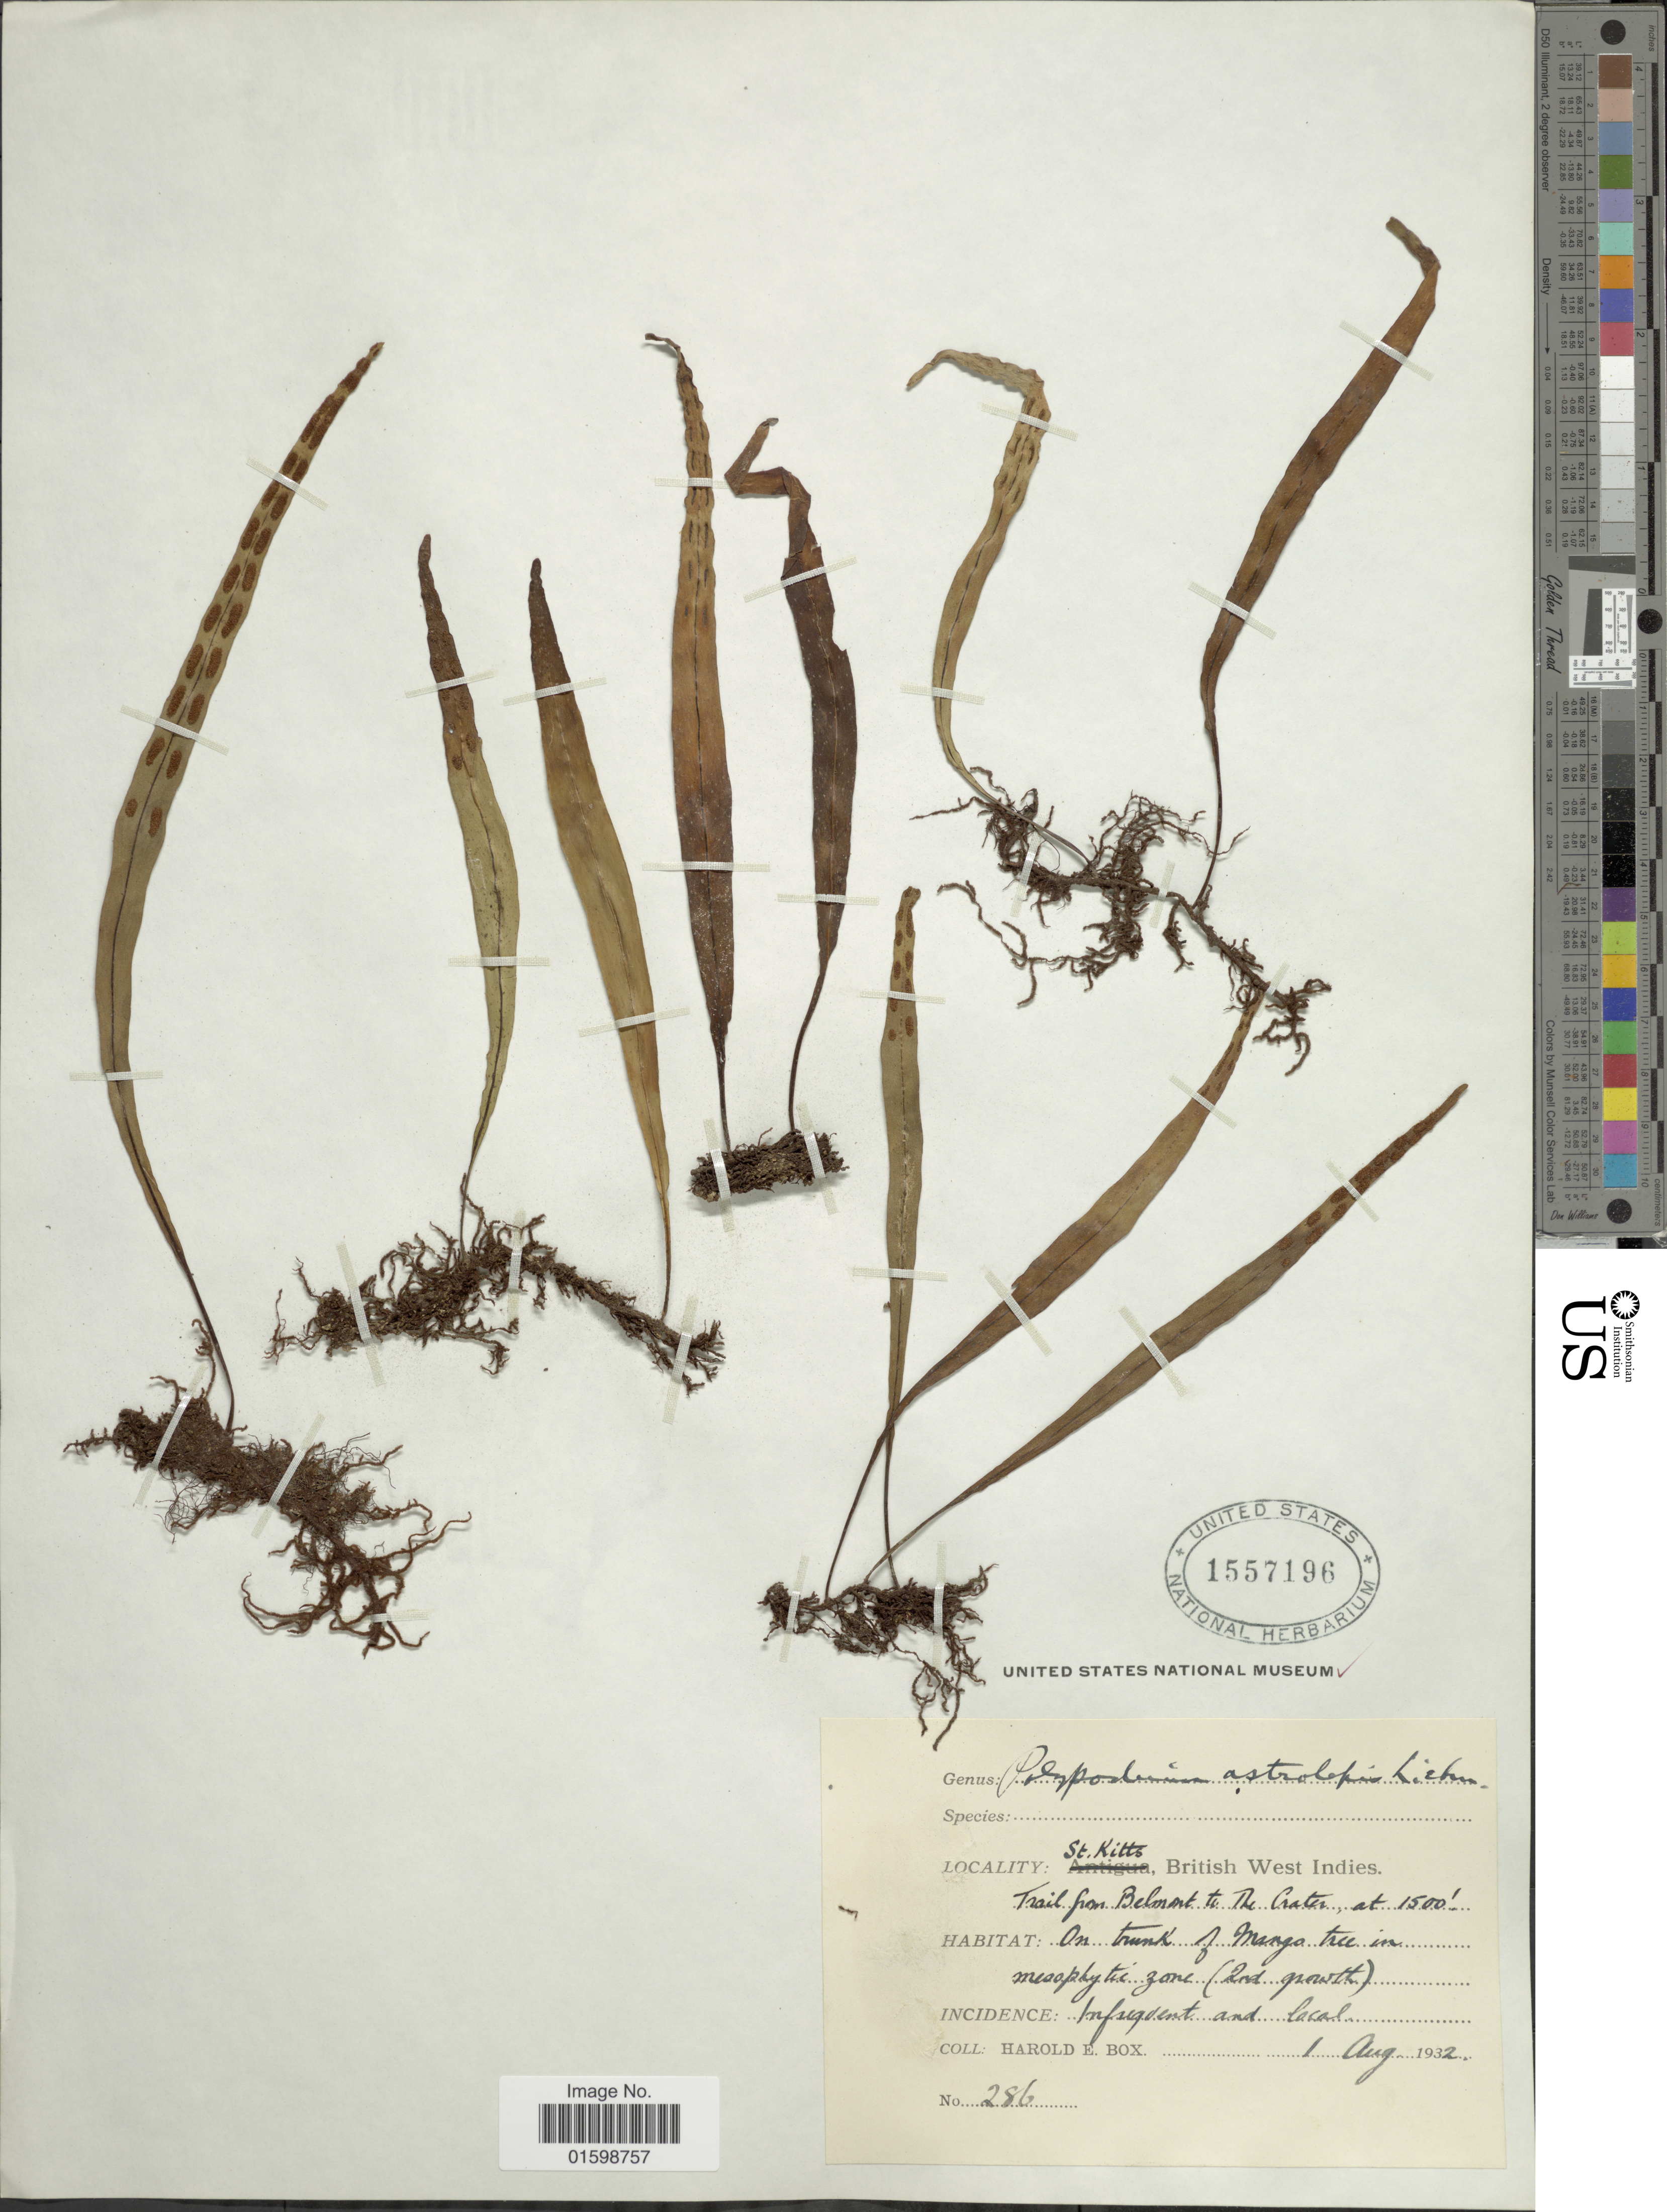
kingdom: Plantae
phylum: Tracheophyta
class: Polypodiopsida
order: Polypodiales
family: Polypodiaceae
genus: Pleopeltis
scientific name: Pleopeltis astrolepis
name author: (Liebm.) E. Fourn.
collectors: H. E. Box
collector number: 286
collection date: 1932-08-01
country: St. Christopher-Nevis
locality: St. Kitts, Birtish West Indies, trail from Belmont to the Crater, on trunk of Mango tree in mesphytic zone (2nd growth)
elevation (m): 457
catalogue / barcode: US 1557196